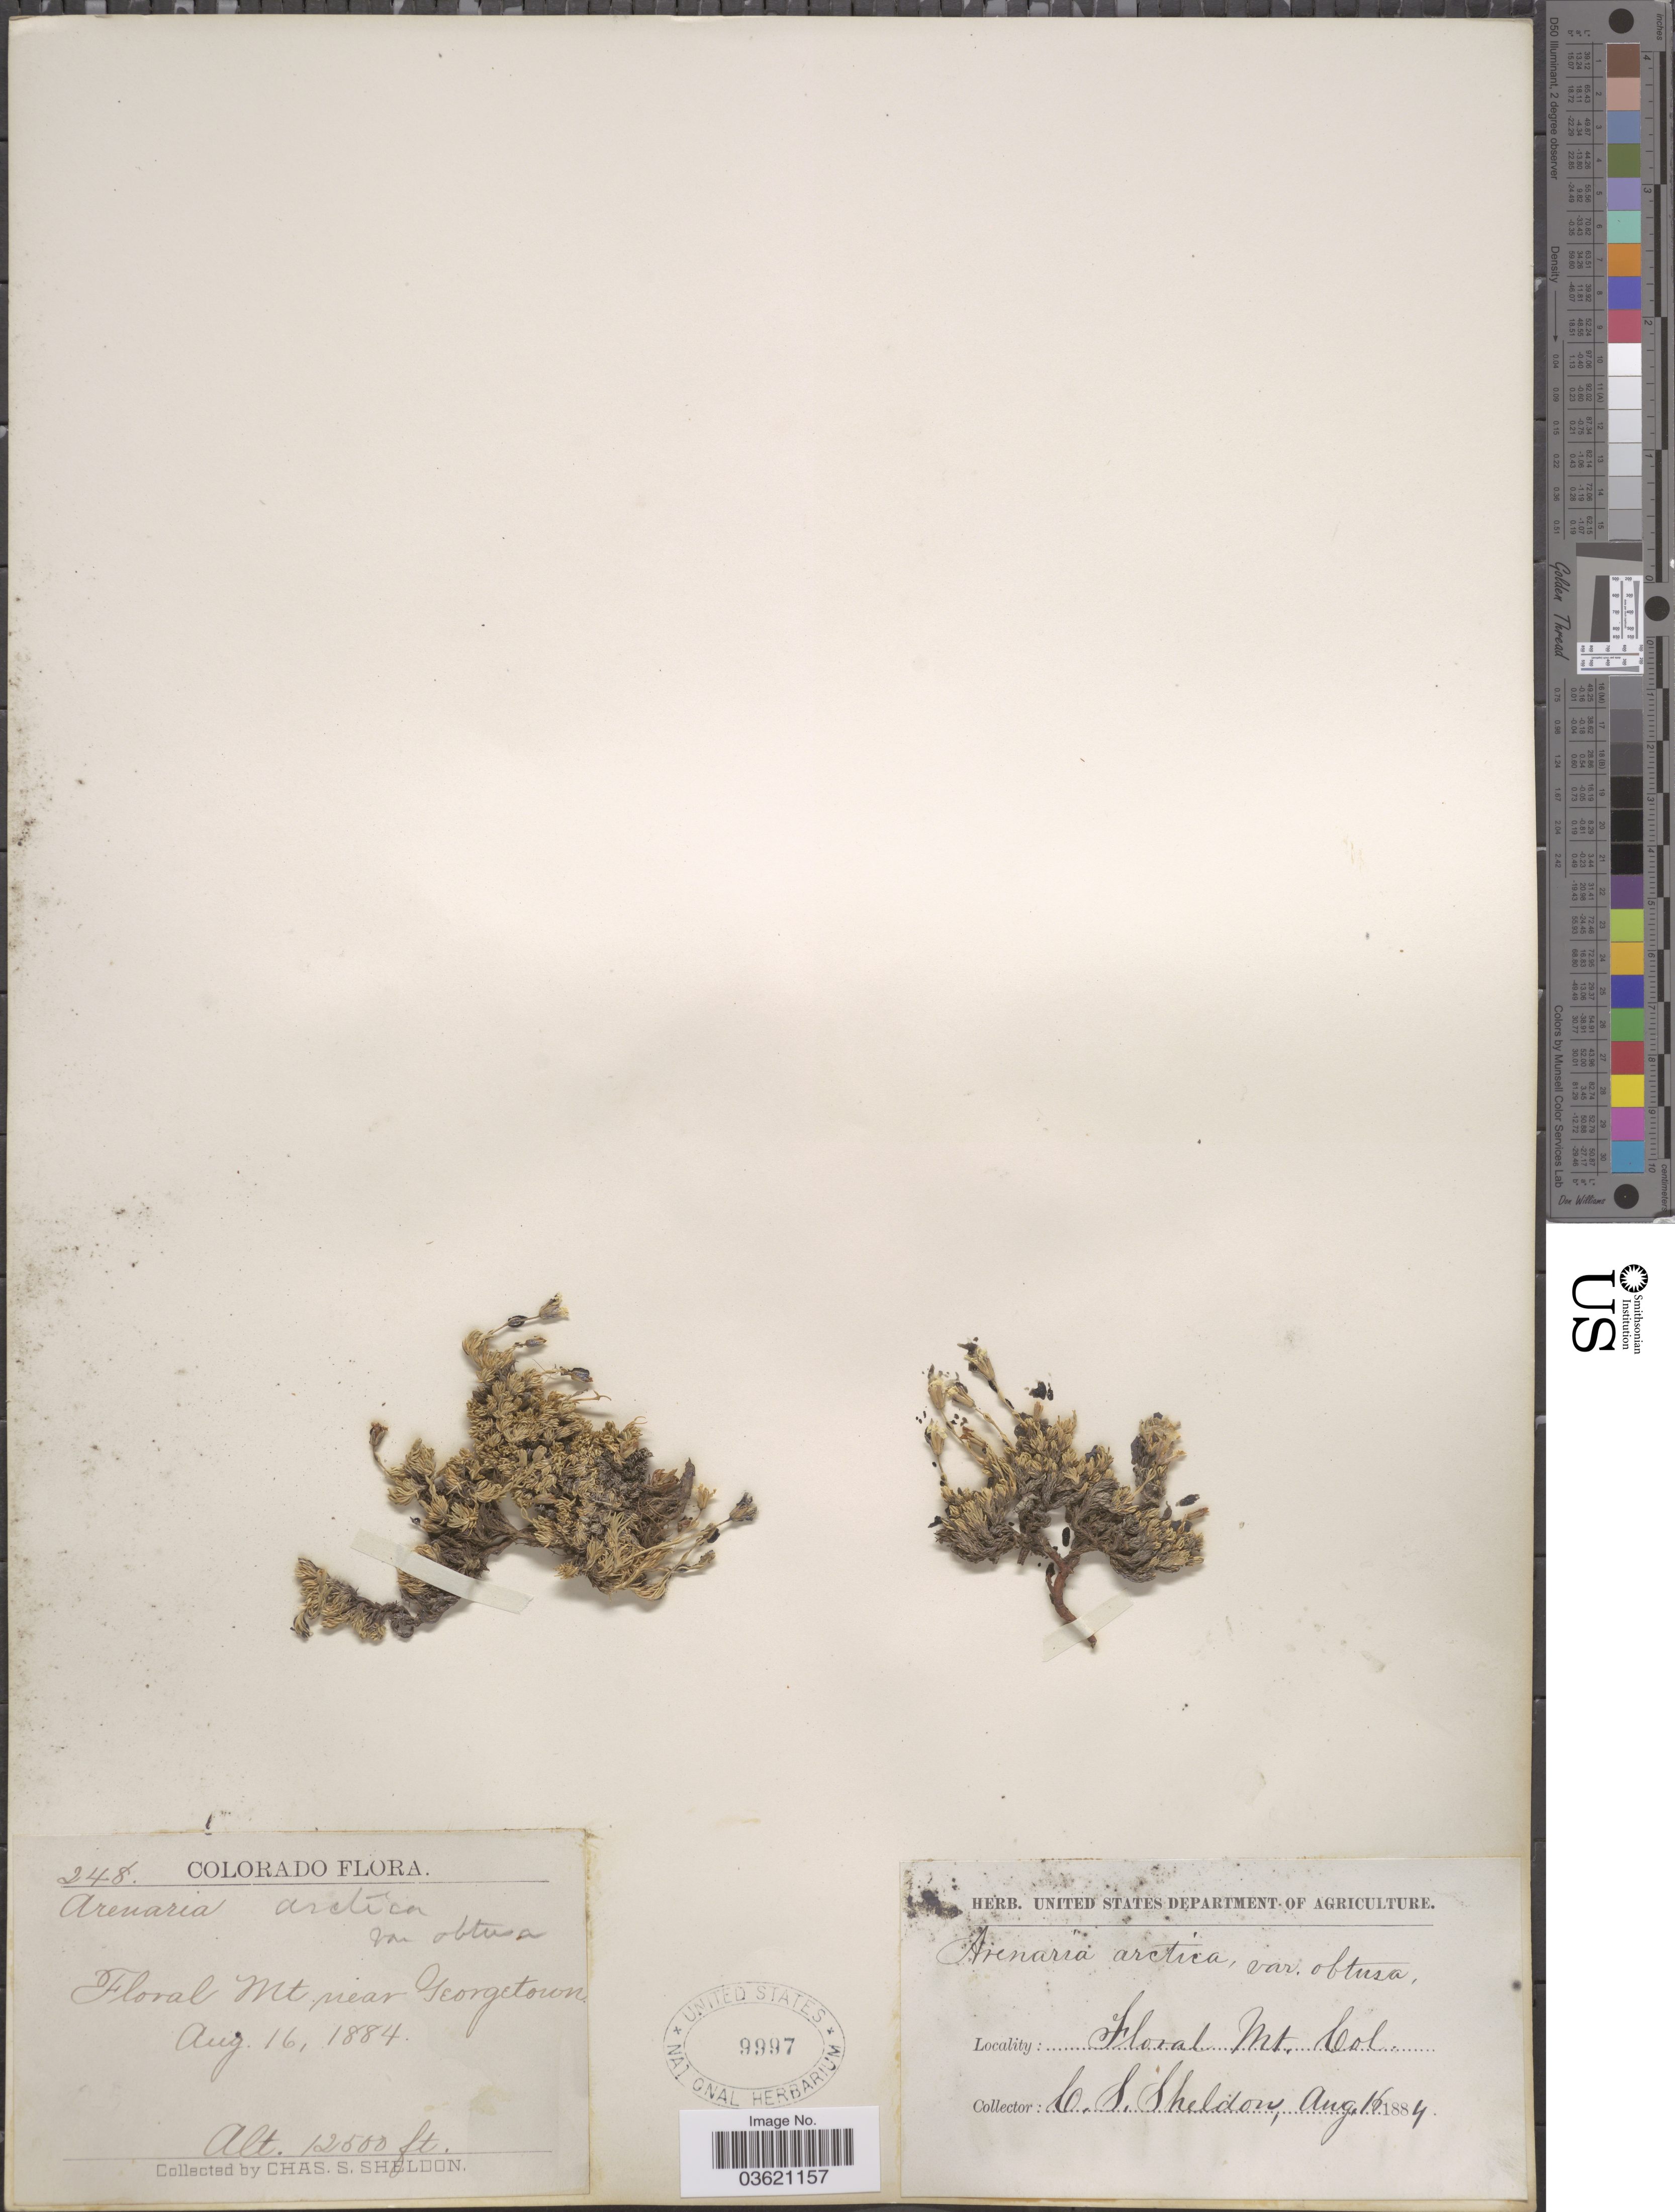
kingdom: Plantae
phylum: Tracheophyta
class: Magnoliopsida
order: Caryophyllales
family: Caryophyllaceae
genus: Cherleria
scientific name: Cherleria obtusiloba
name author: (Rydb.) A.J. Moore & Dillenb.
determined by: Strong, M. T., (US), Smithsonian Institution - National Museum of Natural History (UNITED STATES)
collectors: C. S. Sheldon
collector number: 248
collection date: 1884-08-16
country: United States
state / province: Colorado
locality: Floral Mt., near Georgetown.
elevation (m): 3810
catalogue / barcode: US 9997